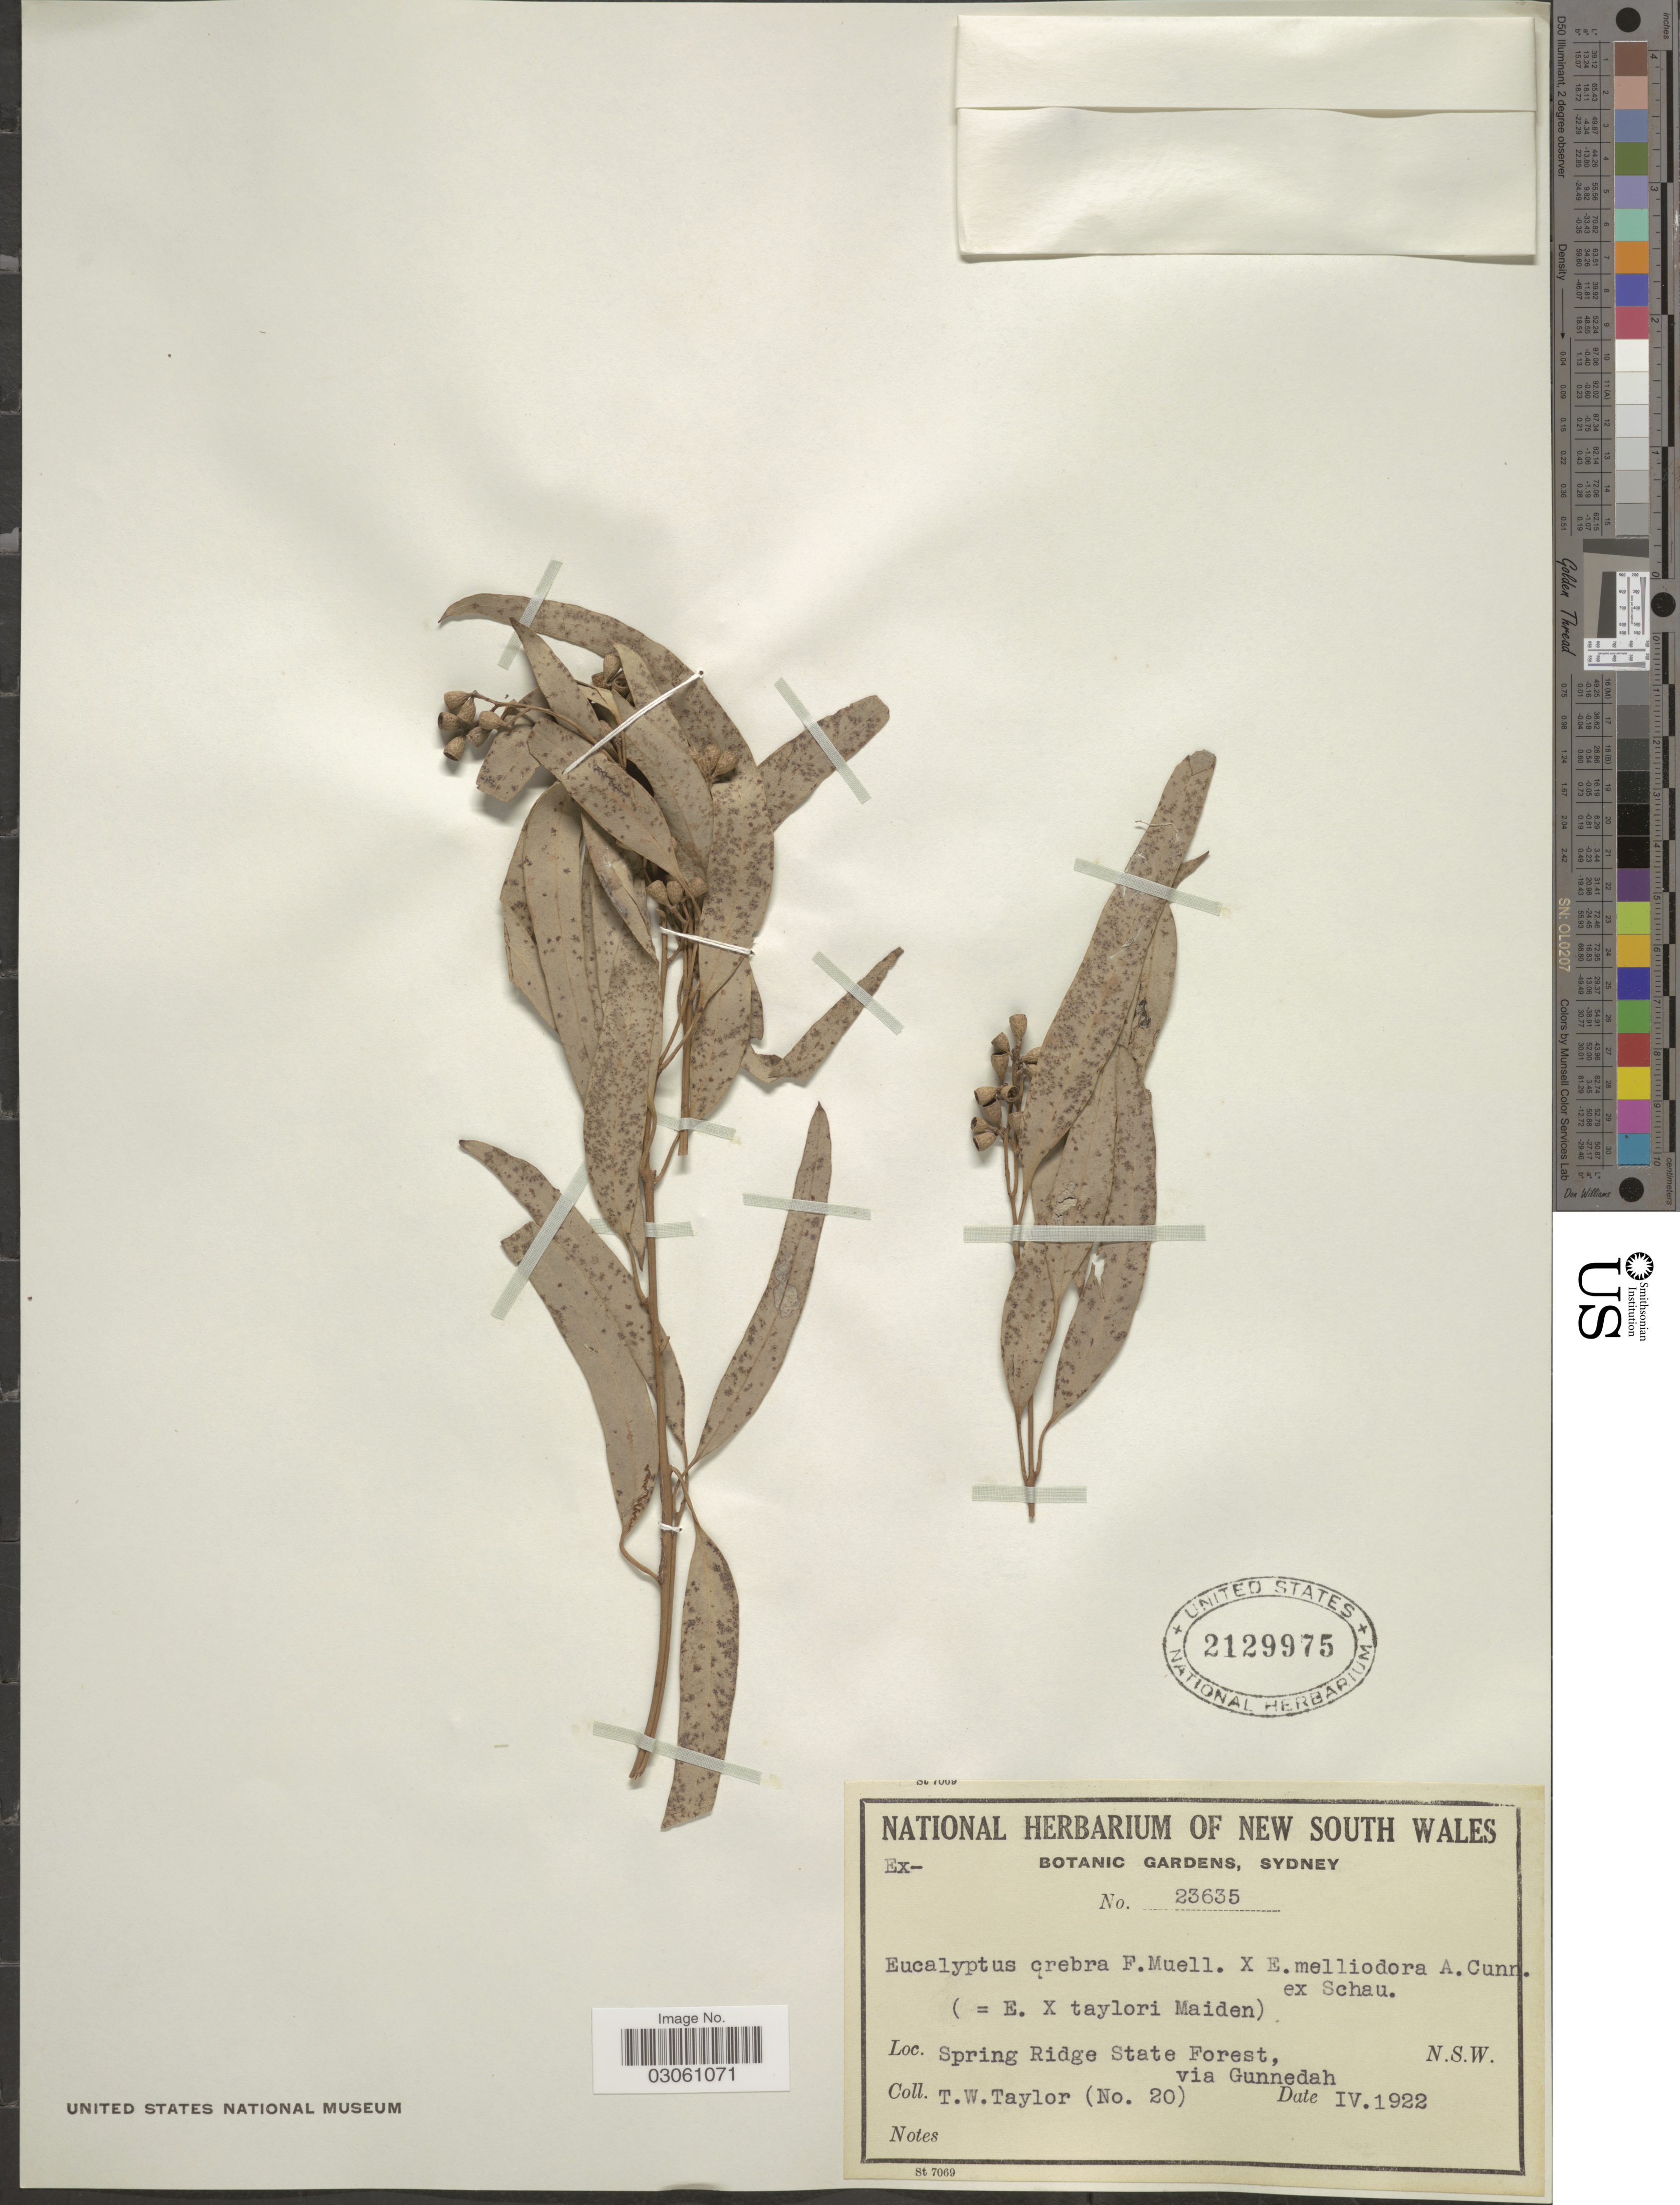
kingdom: Plantae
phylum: Tracheophyta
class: Magnoliopsida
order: Myrtales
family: Myrtaceae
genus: Eucalyptus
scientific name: Eucalyptus crebra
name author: F. Muell.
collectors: T. Taylor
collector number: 20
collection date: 1922-04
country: Australia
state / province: New South Wales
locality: Spring Ridge State Forest, via Gunnedah.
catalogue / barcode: US 2129975